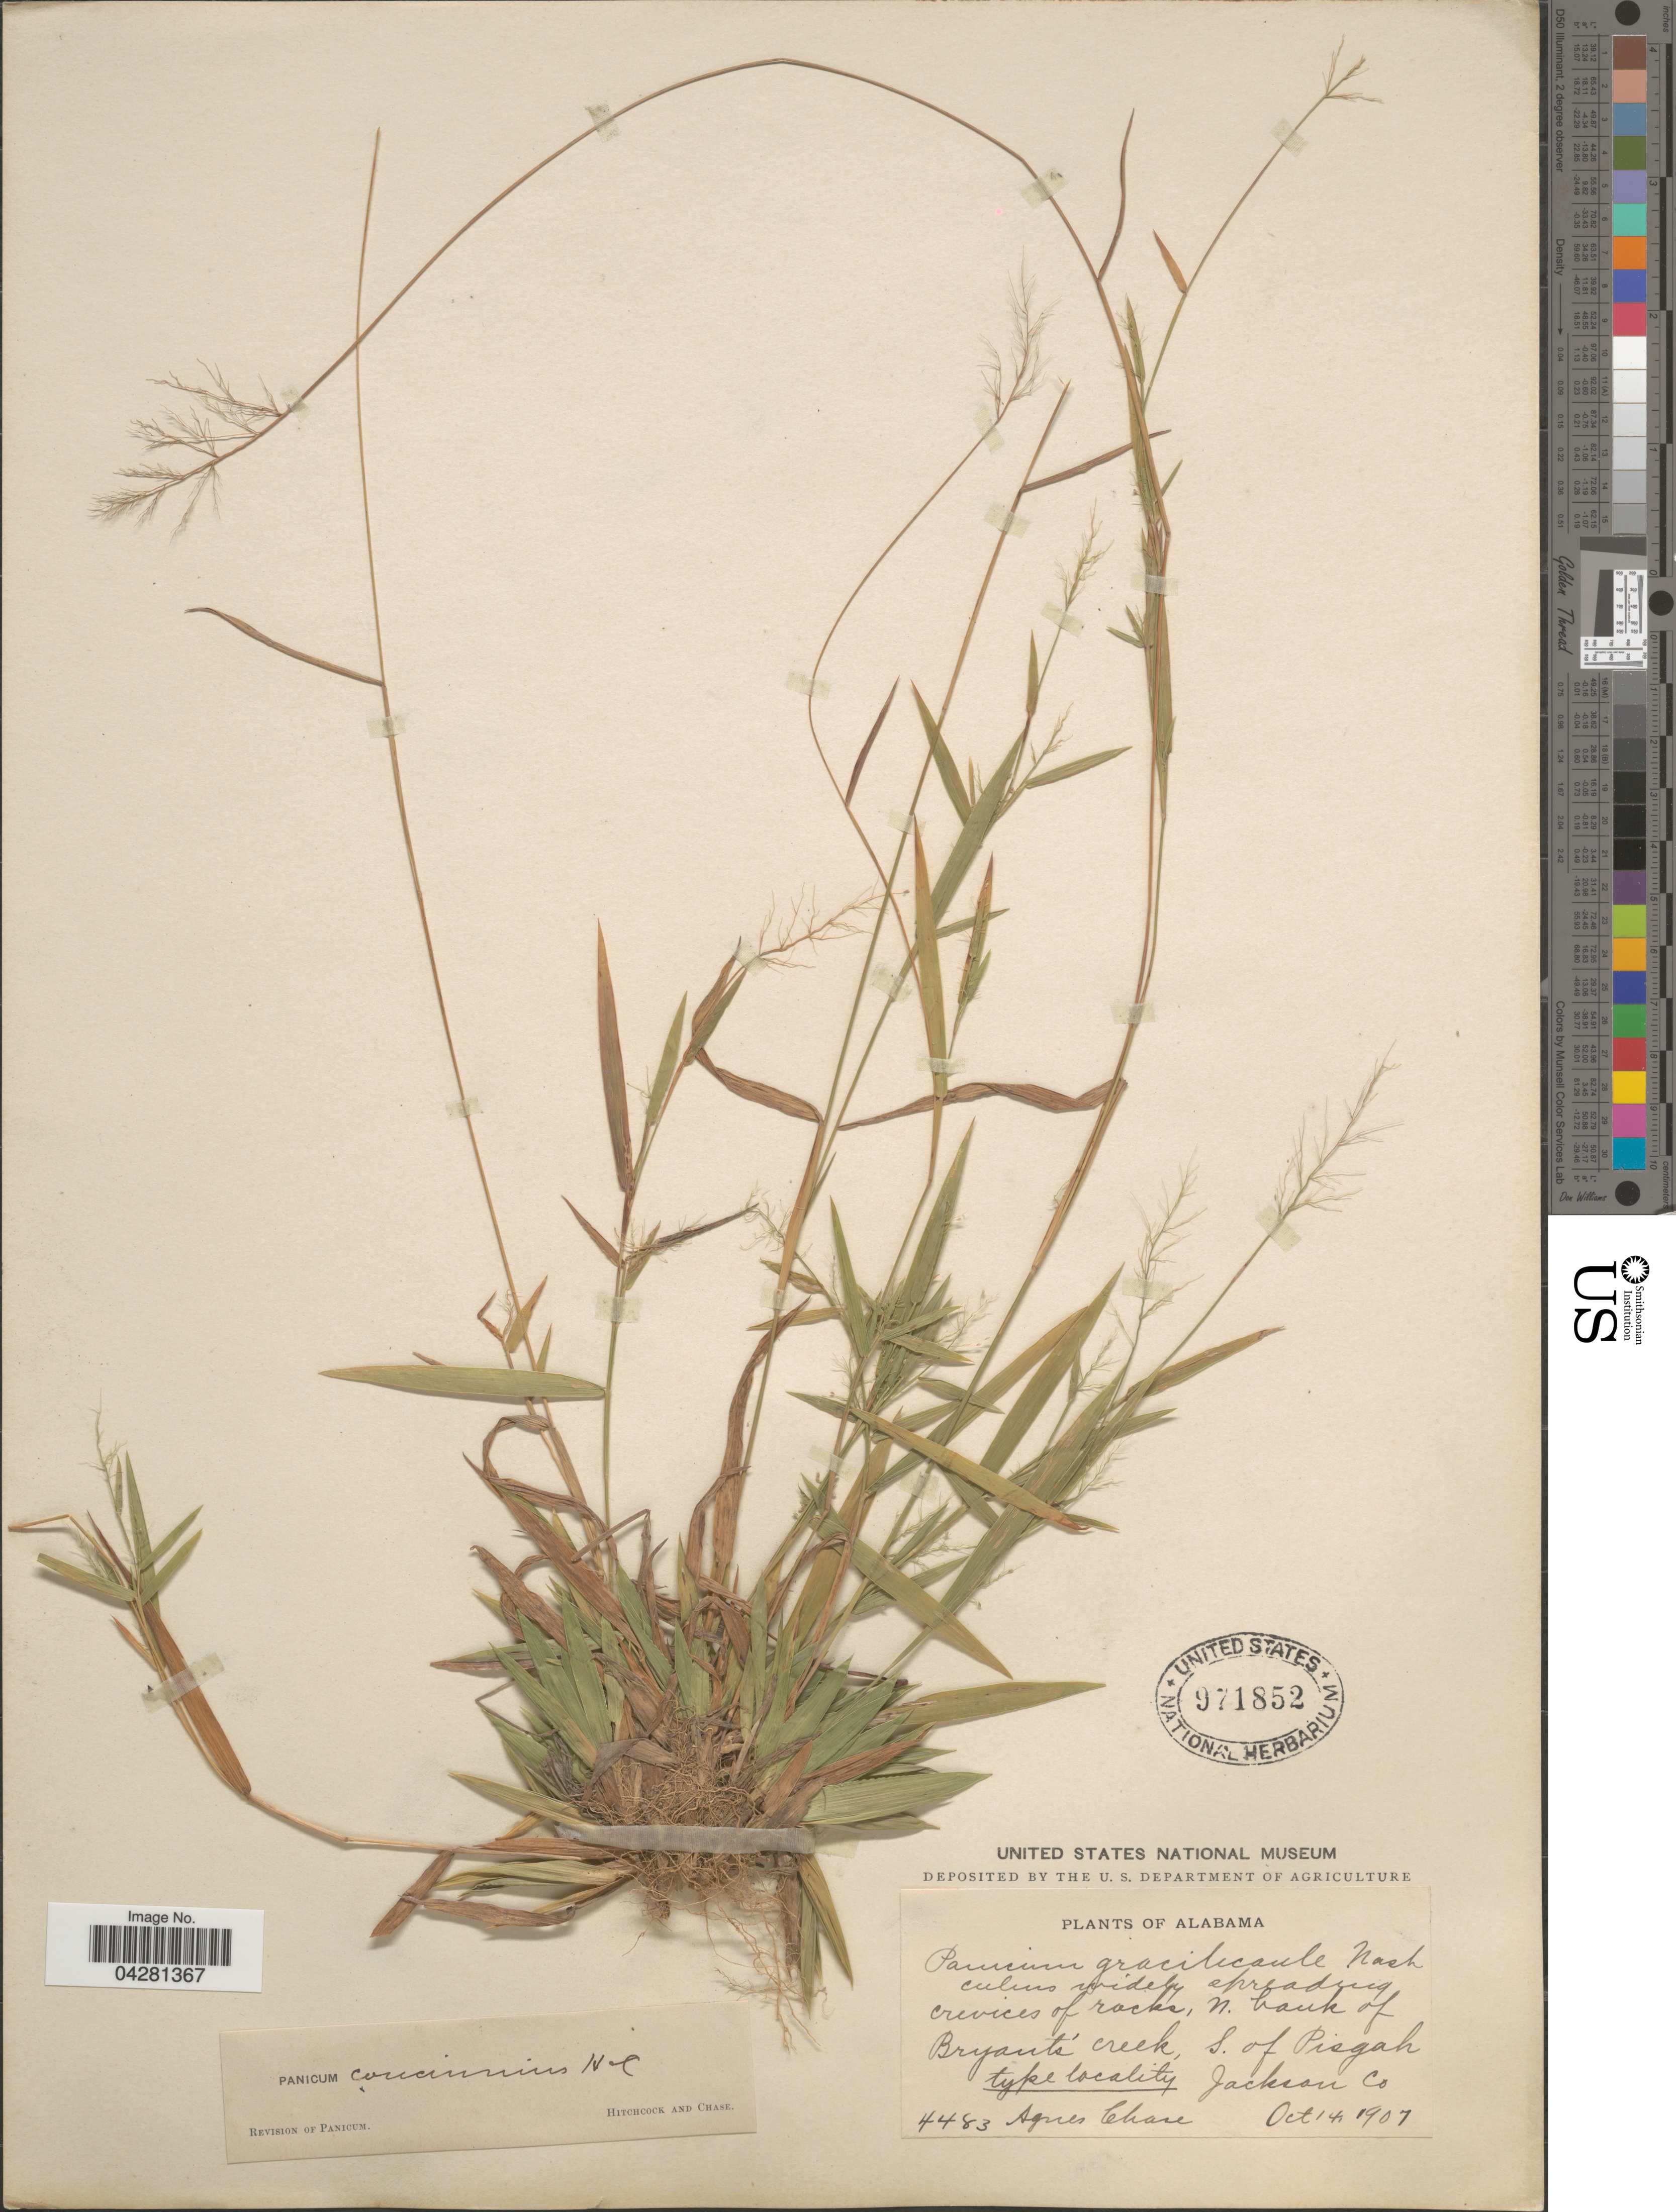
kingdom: Plantae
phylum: Tracheophyta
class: Liliopsida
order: Poales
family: Poaceae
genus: Dichanthelium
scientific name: Dichanthelium dichotomum var. unciphyllum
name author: (Trin.) Davidse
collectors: A. Chase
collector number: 4483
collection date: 1907-10-14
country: United States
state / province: Alabama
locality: N. bank of Bryants' creek, S. of Pisgah. Jackson Co.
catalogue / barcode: US 971852